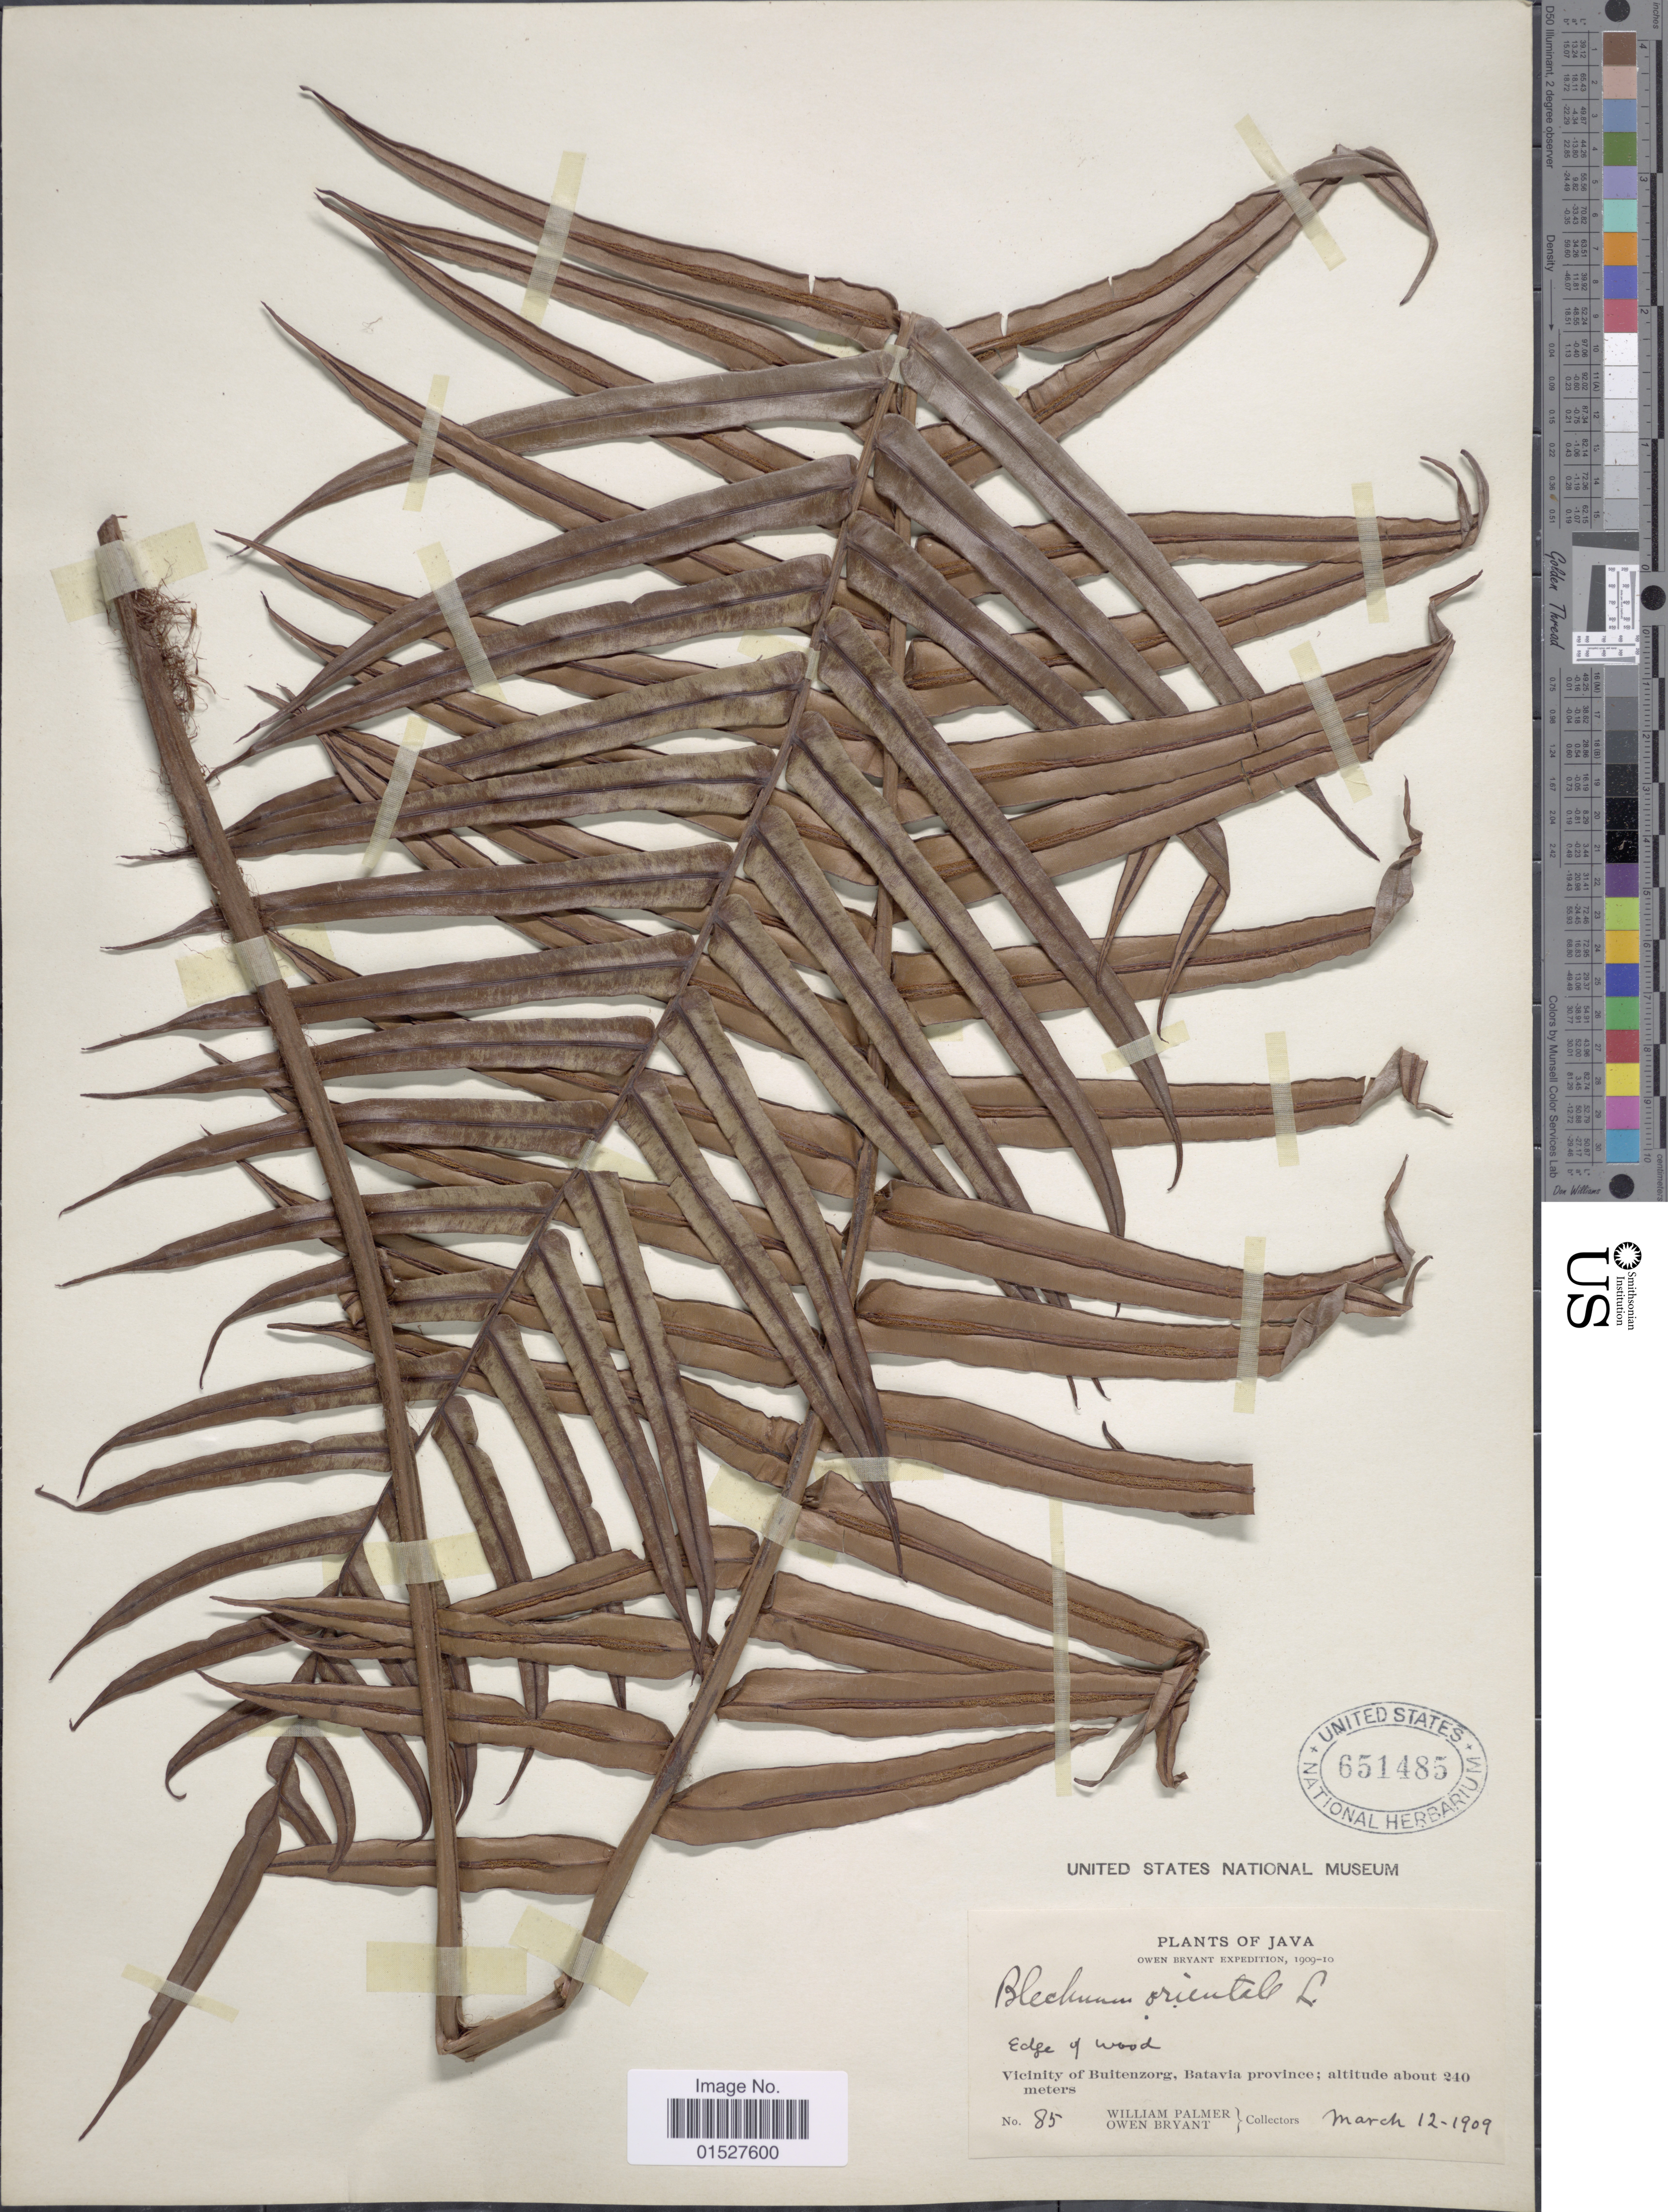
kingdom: Plantae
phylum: Tracheophyta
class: Polypodiopsida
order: Polypodiales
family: Blechnaceae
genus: Blechnum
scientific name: Blechnum orientale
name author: L.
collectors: W. Palmer & O. Bryant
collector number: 85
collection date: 1909-03-12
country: Indonesia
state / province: Java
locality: Vicinity of Buitenzorg, Batavia province.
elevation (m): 240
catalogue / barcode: US 651485